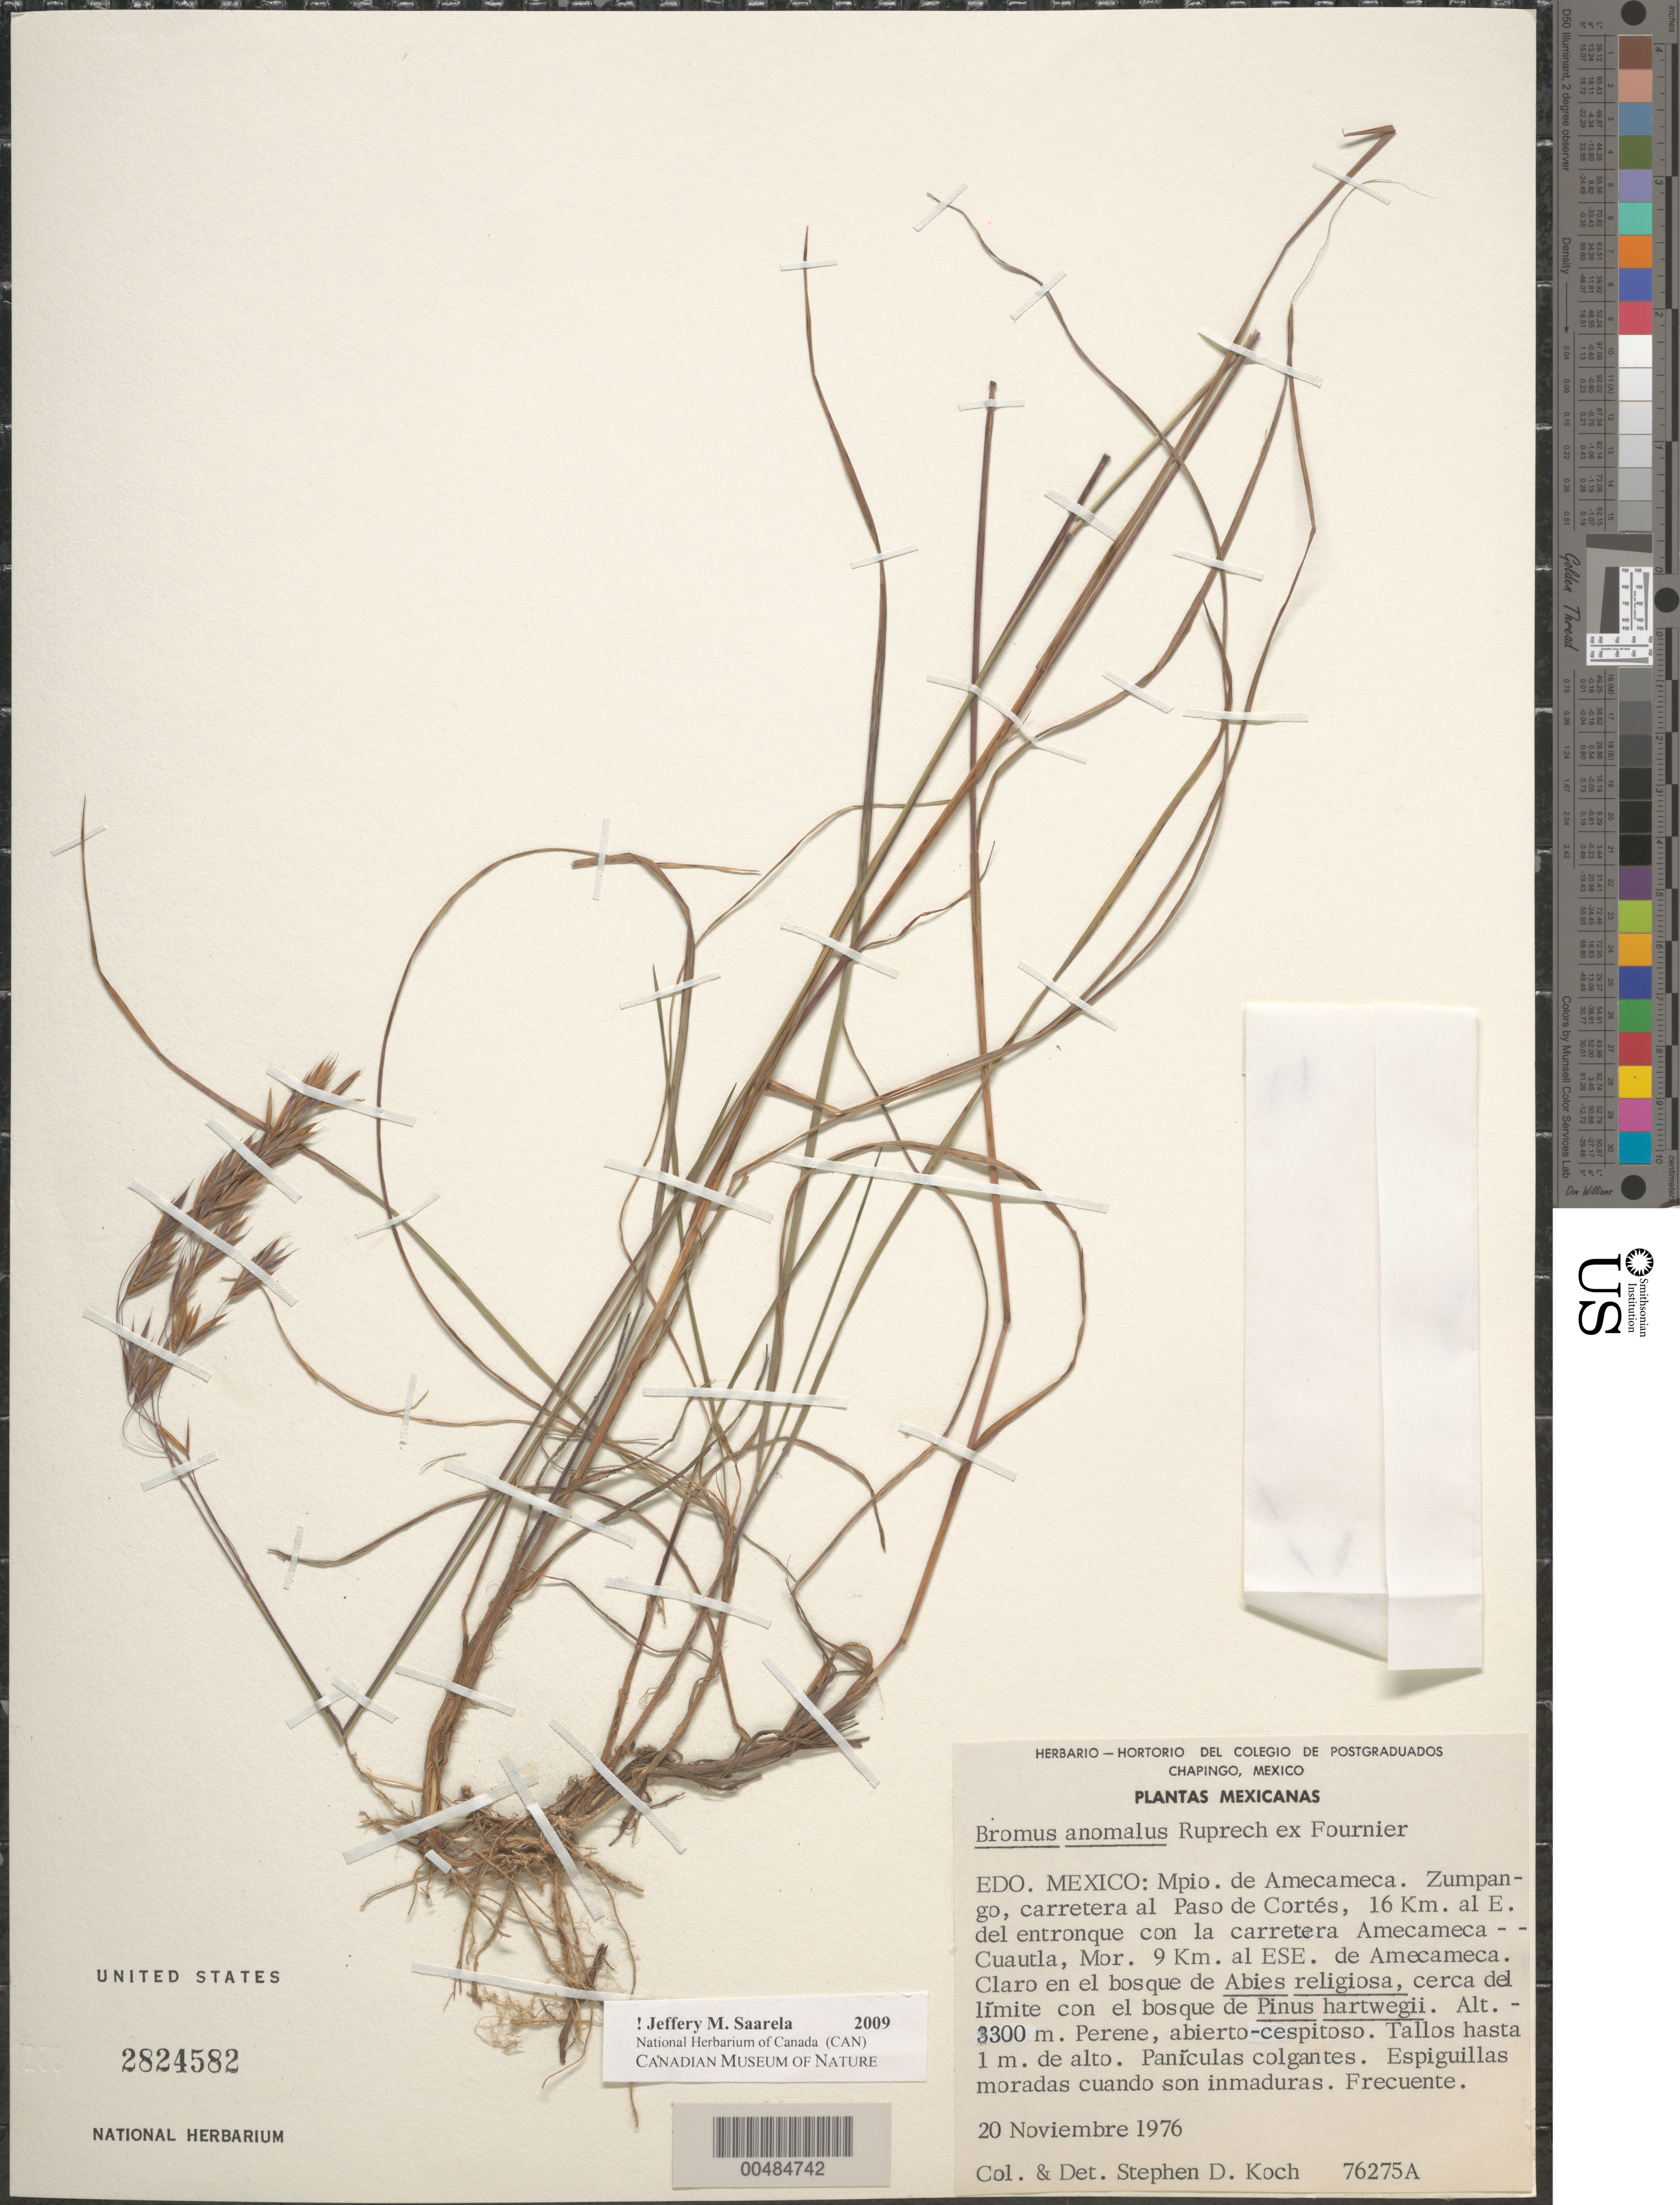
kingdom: Plantae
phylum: Tracheophyta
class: Liliopsida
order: Poales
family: Poaceae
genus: Bromus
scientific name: Bromus anomalus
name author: Rupr. ex E. Fourn.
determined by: Koch, S. D.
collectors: S. D. Koch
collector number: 76275A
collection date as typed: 20 Nov 1976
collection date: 1976-11-20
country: México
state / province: México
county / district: Amecameca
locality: Zumpango, carretera al Paso de Cortés, 16 km al E del entronque con la carretera Amecameca-Cuautla, Mor. 9..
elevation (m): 3300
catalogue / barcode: US 2824582